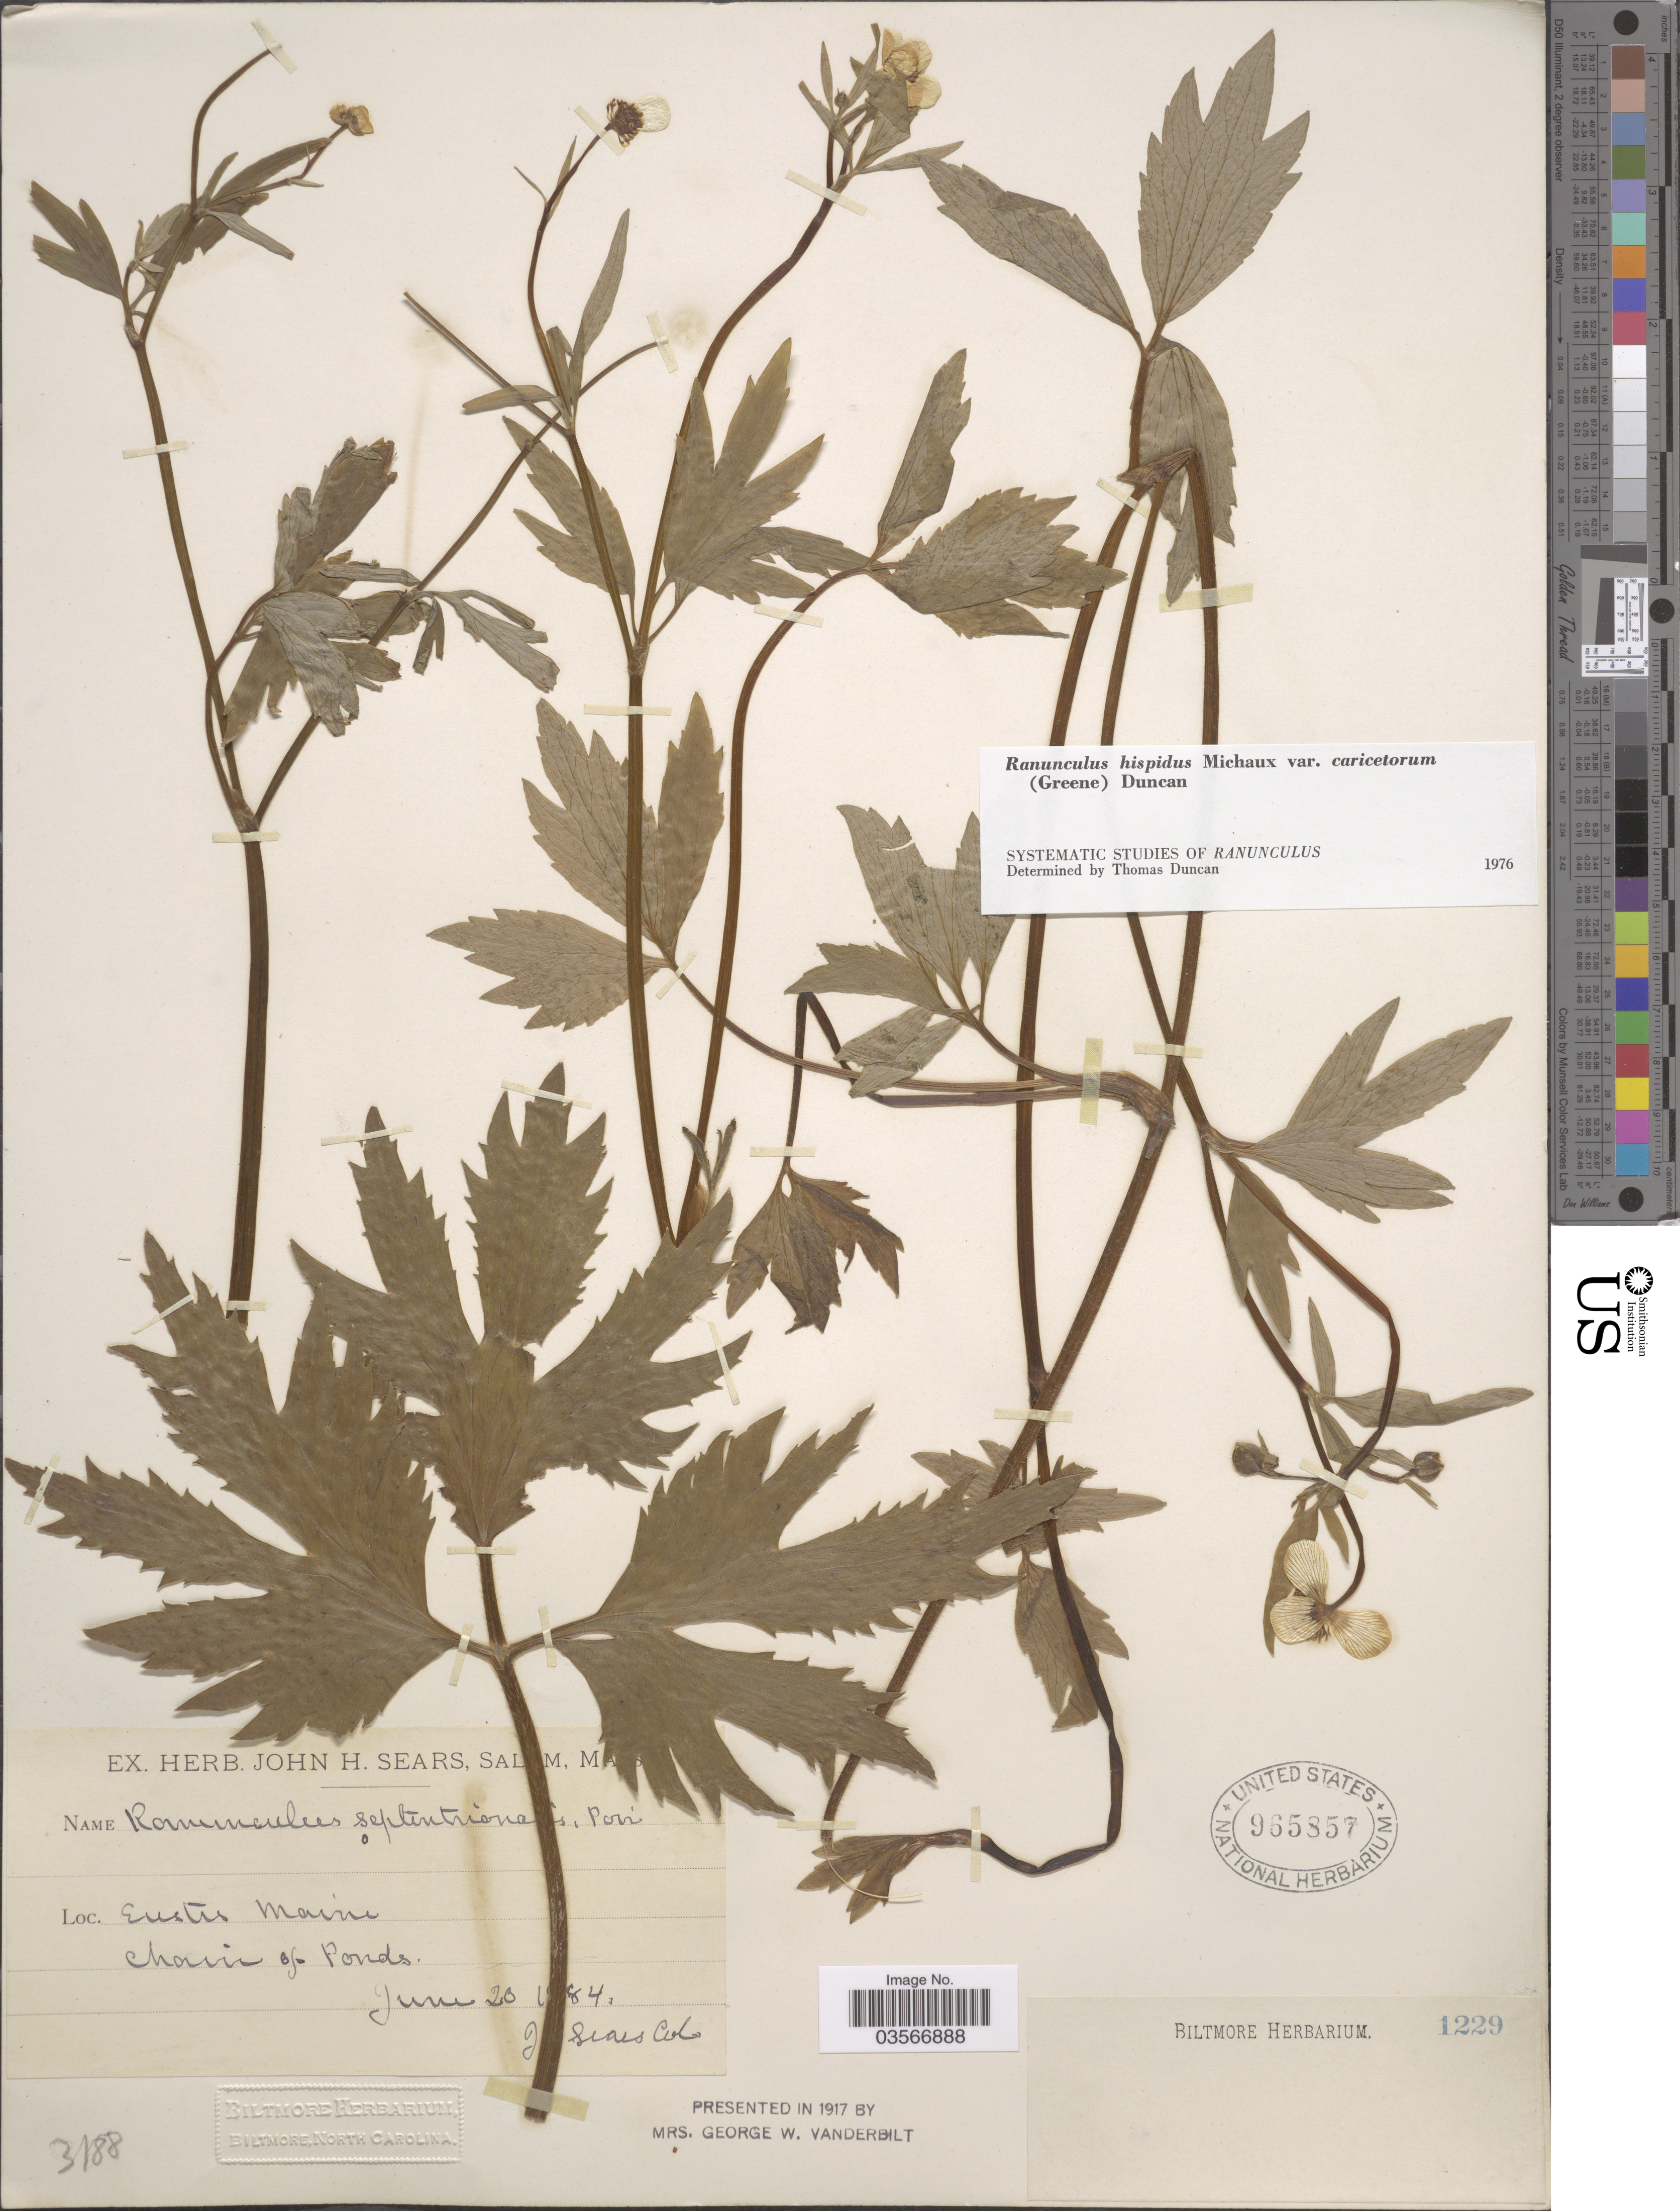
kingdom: Plantae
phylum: Tracheophyta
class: Magnoliopsida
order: Ranunculales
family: Ranunculaceae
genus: Ranunculus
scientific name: Ranunculus hispidus var. caricetorum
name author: Michx.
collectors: J. Sears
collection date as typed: June 23 1!84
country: United States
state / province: Maine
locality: Eustis. Chain of Ponds.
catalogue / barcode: US 965857